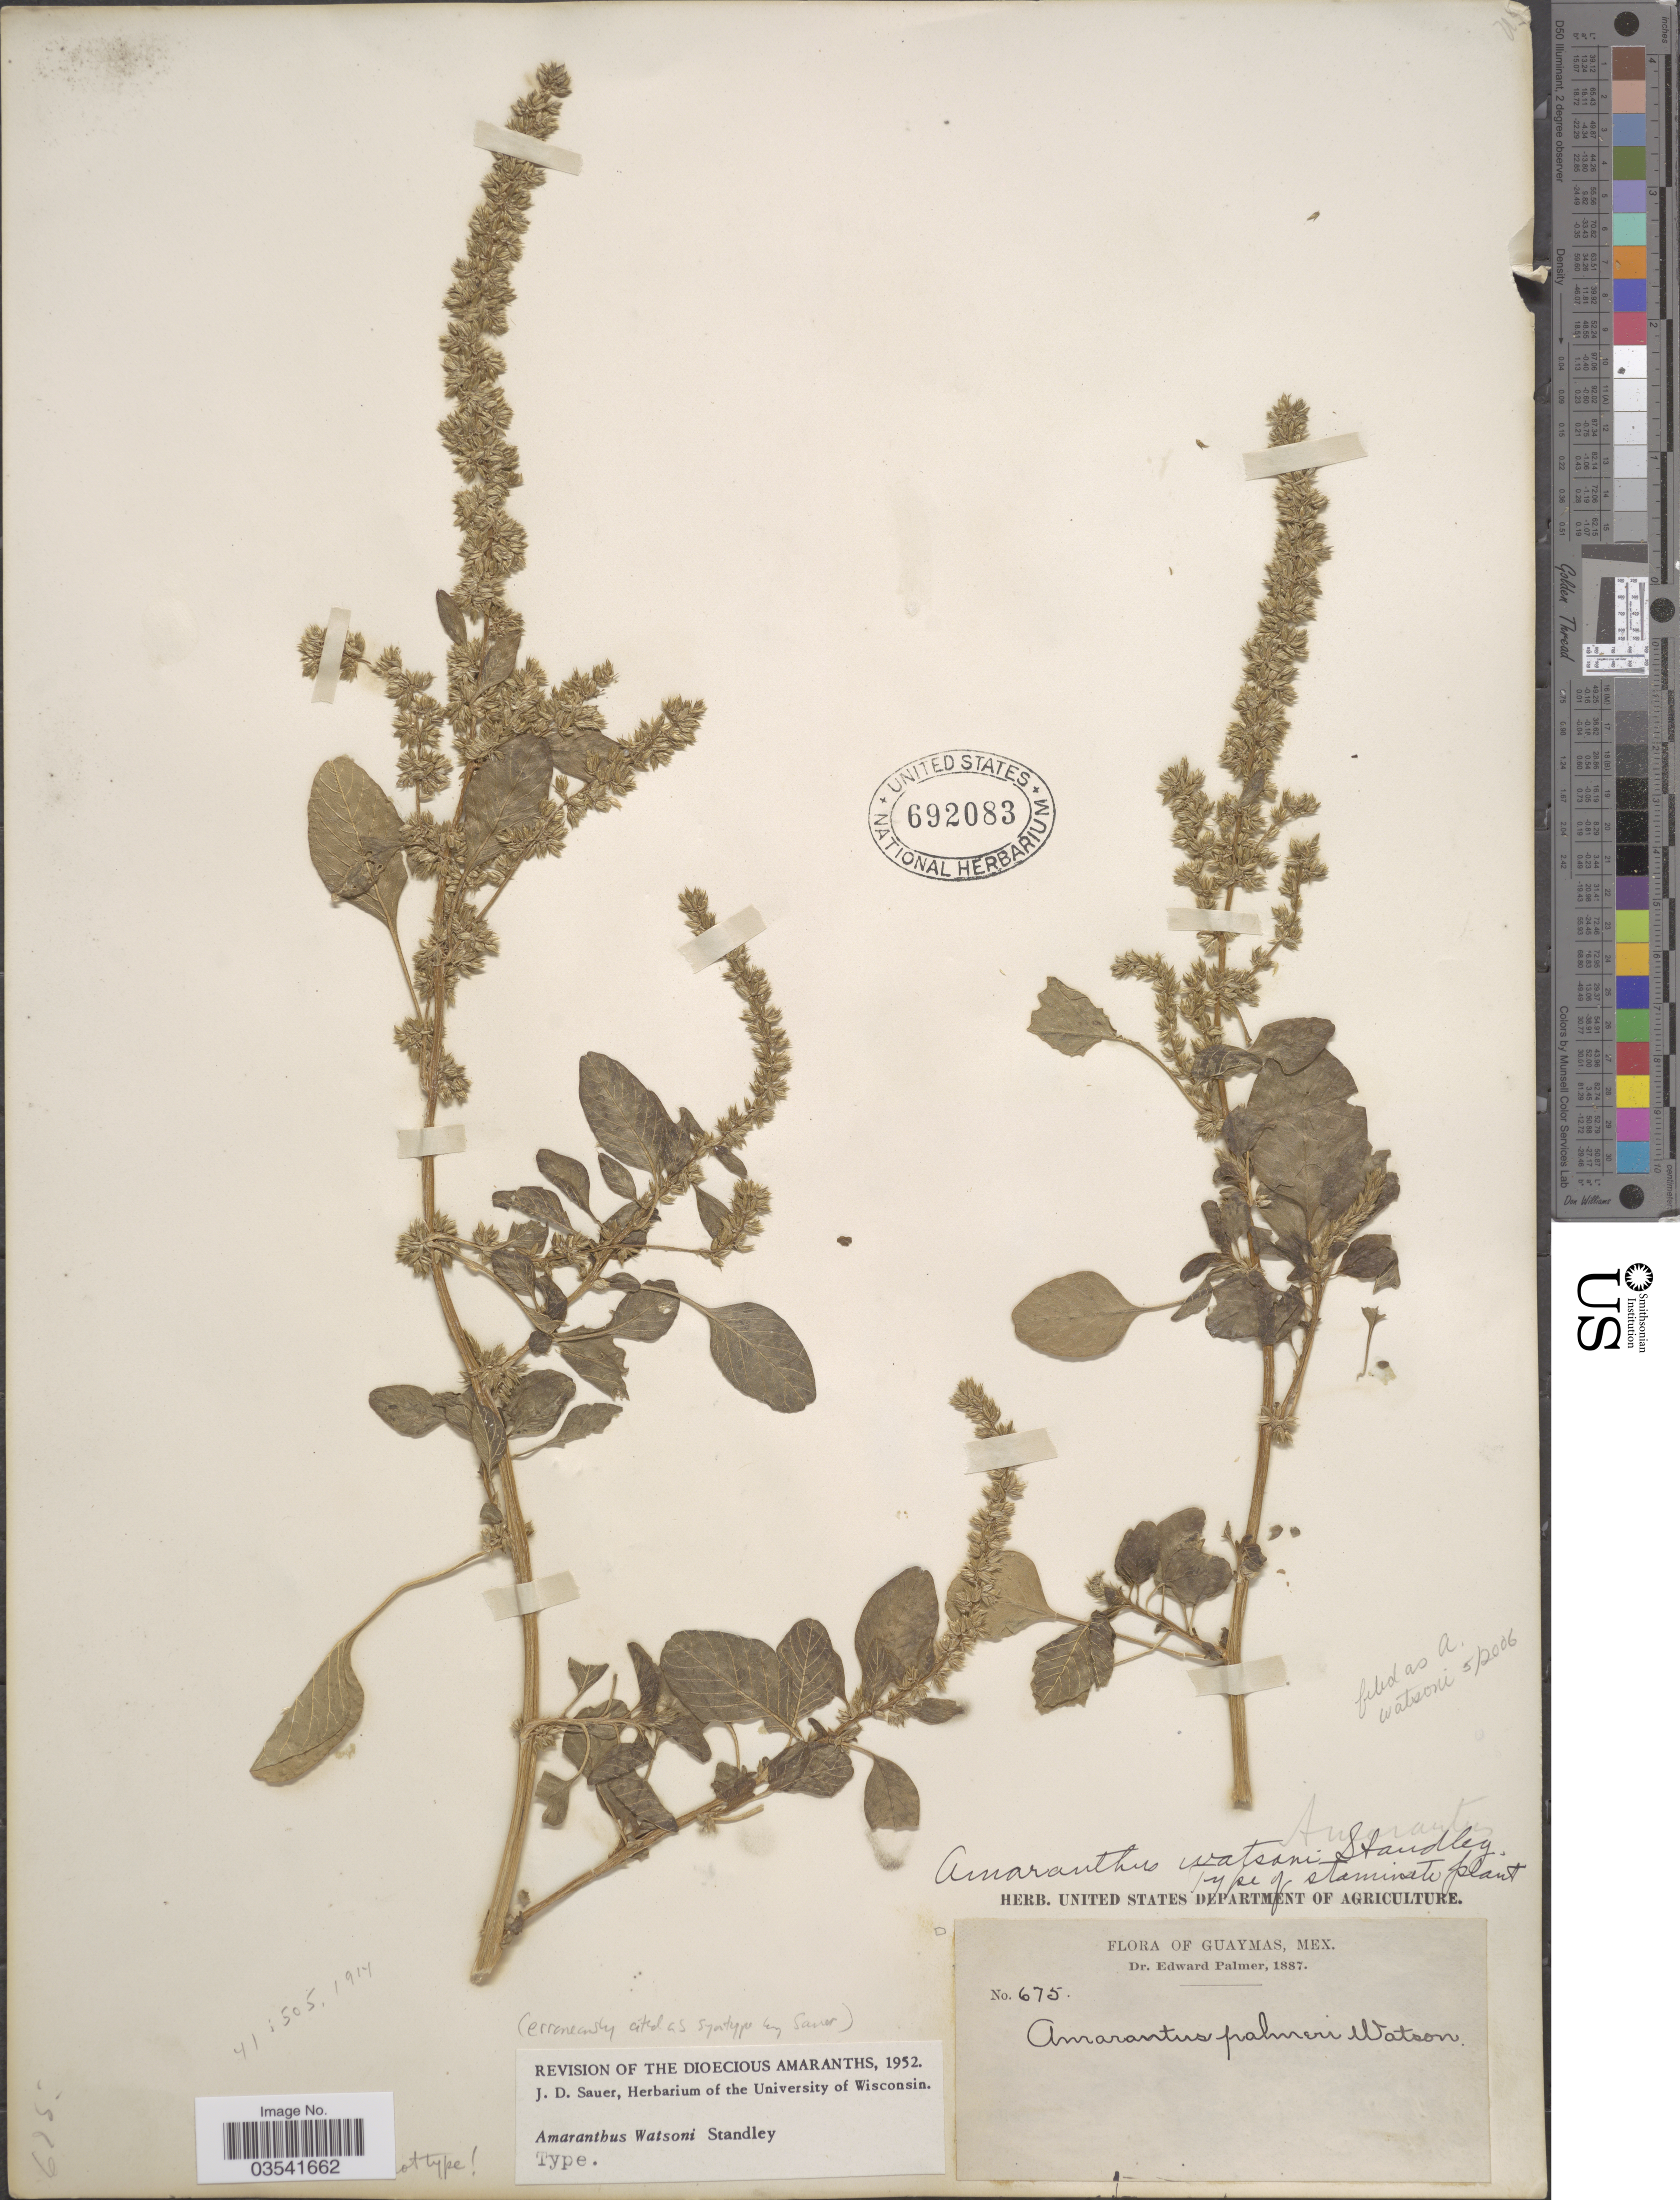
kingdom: Plantae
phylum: Tracheophyta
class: Magnoliopsida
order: Caryophyllales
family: Amaranthaceae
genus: Amaranthus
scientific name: Amaranthus watsonii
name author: Standl.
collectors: E. Palmer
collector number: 675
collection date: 1887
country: Mexico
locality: Guaymas.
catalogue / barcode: US 692083